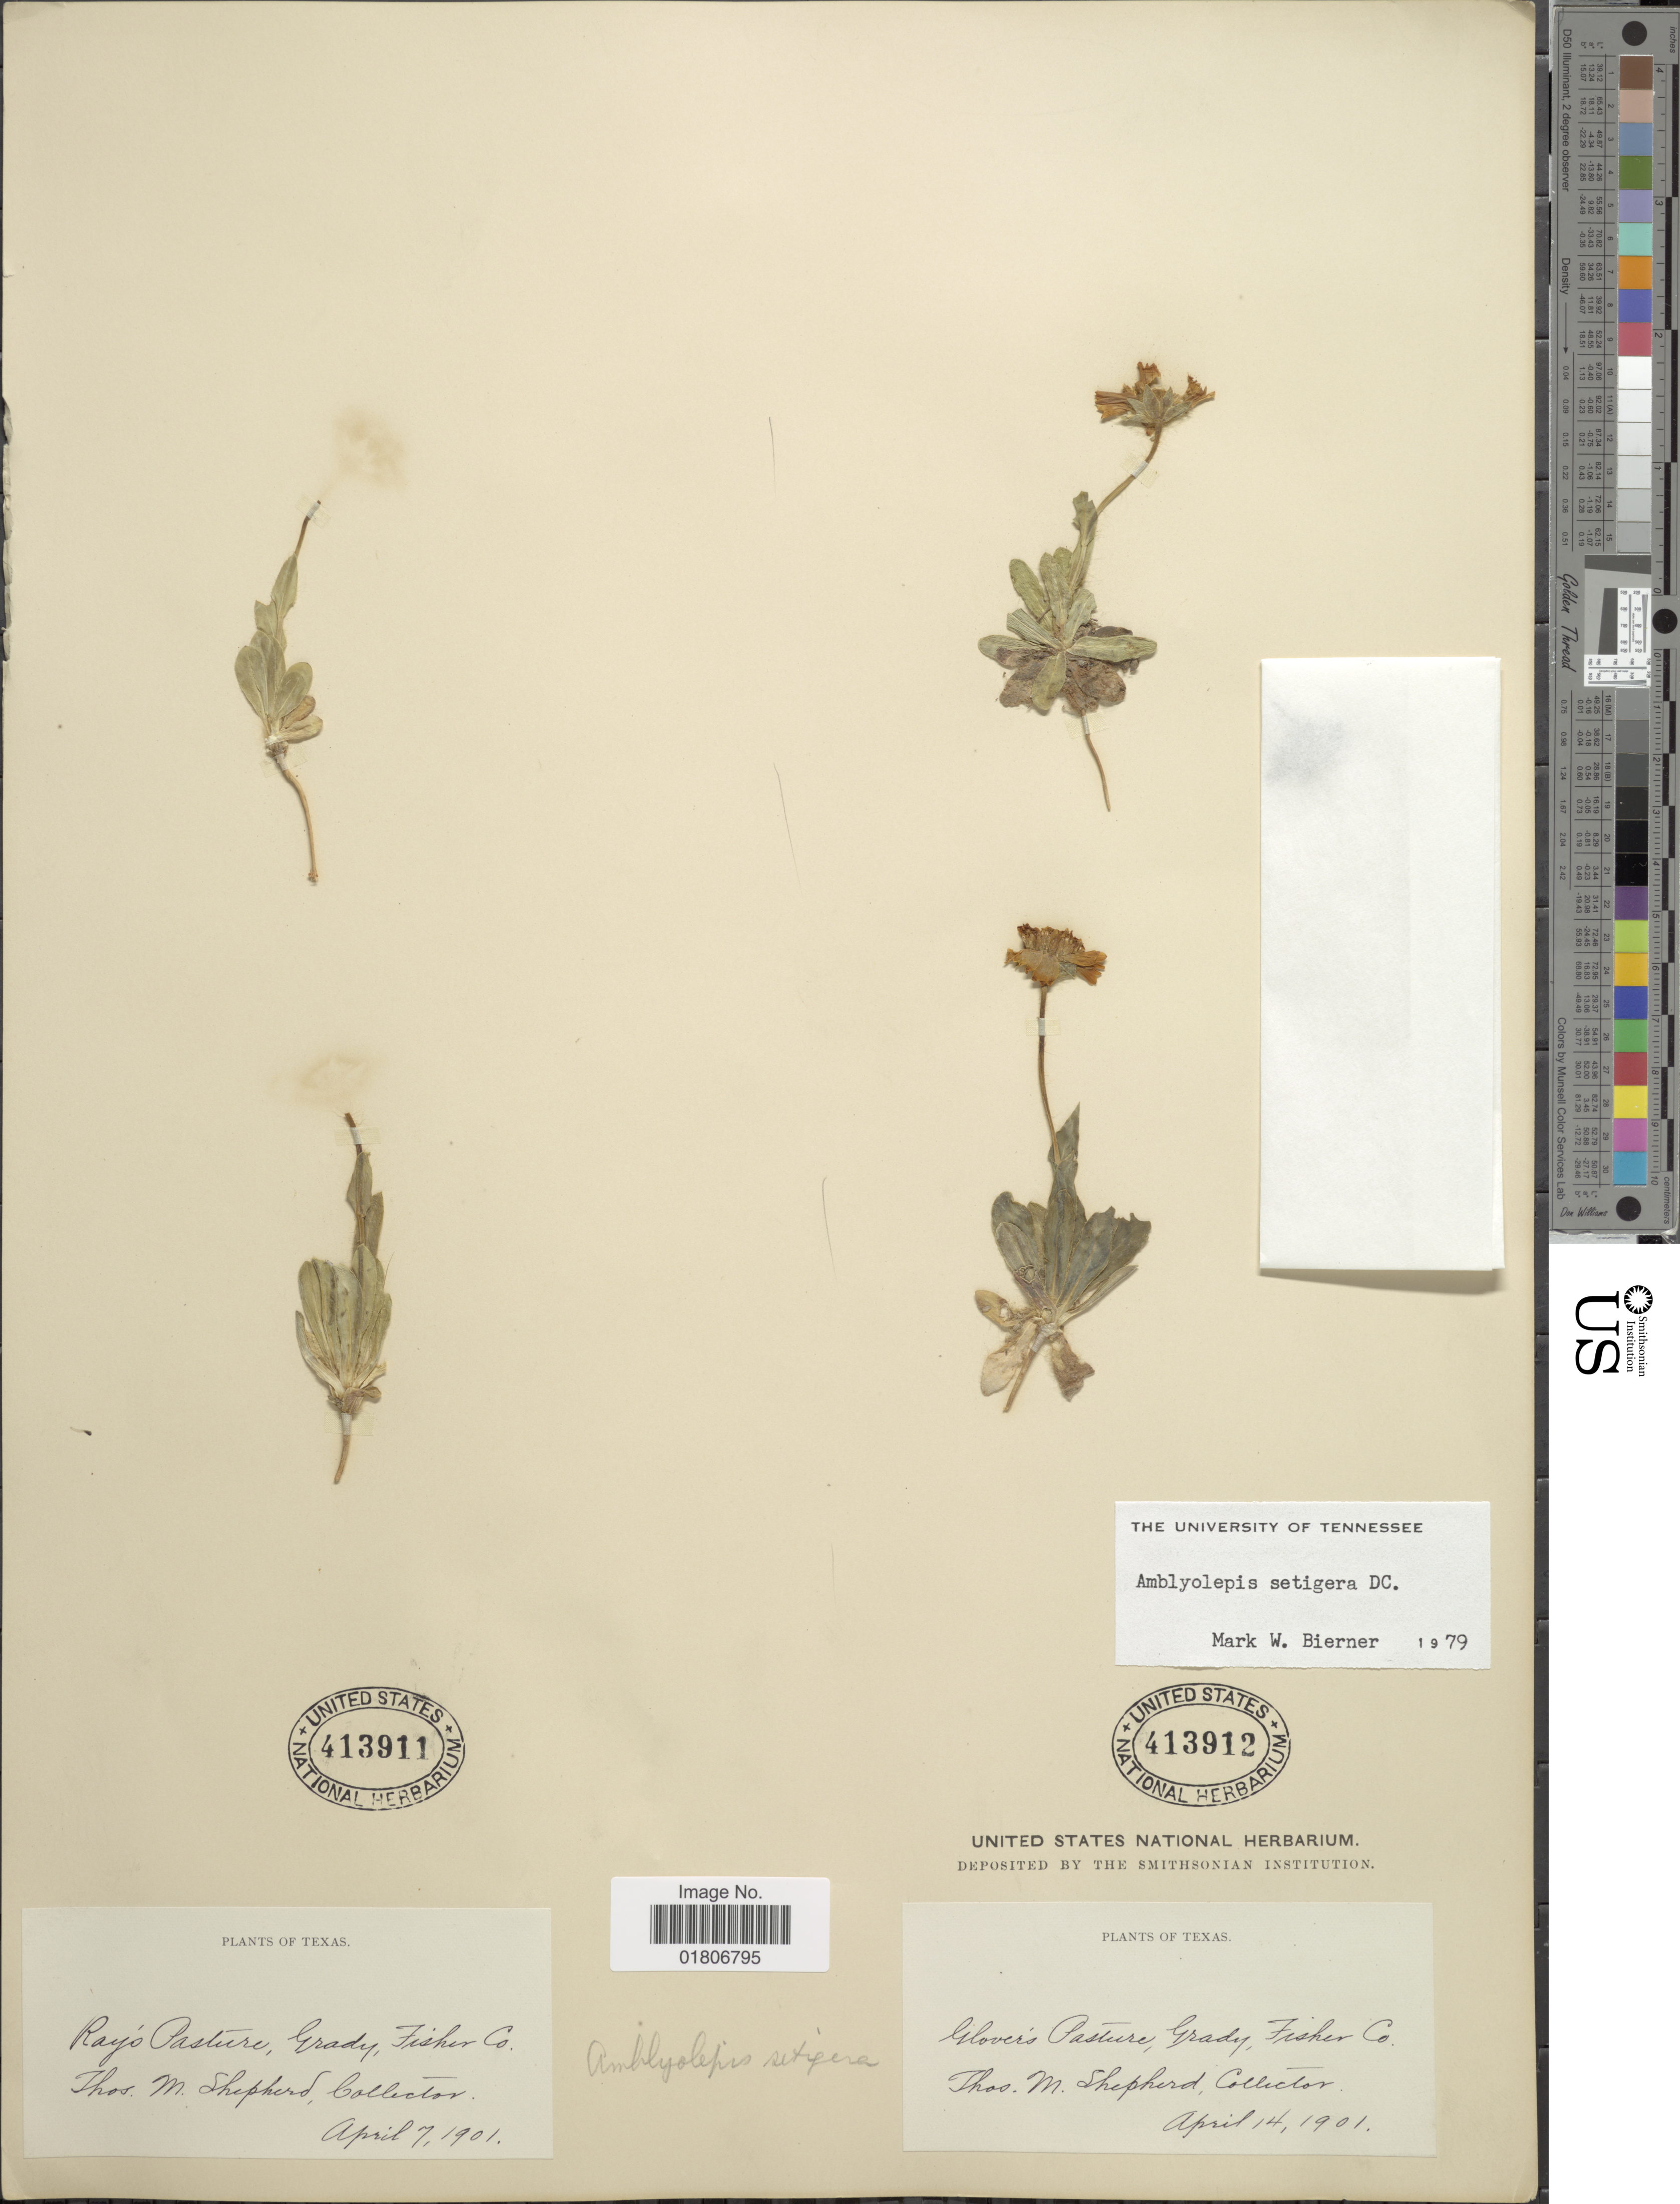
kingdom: Plantae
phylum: Tracheophyta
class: Magnoliopsida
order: Asterales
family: Asteraceae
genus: Amblyolepis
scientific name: Amblyolepis setigera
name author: DC.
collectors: T. Sheperd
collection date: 1901-04-14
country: United States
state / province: Texas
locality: Grady, Fisher Co.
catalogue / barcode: US 413912-2